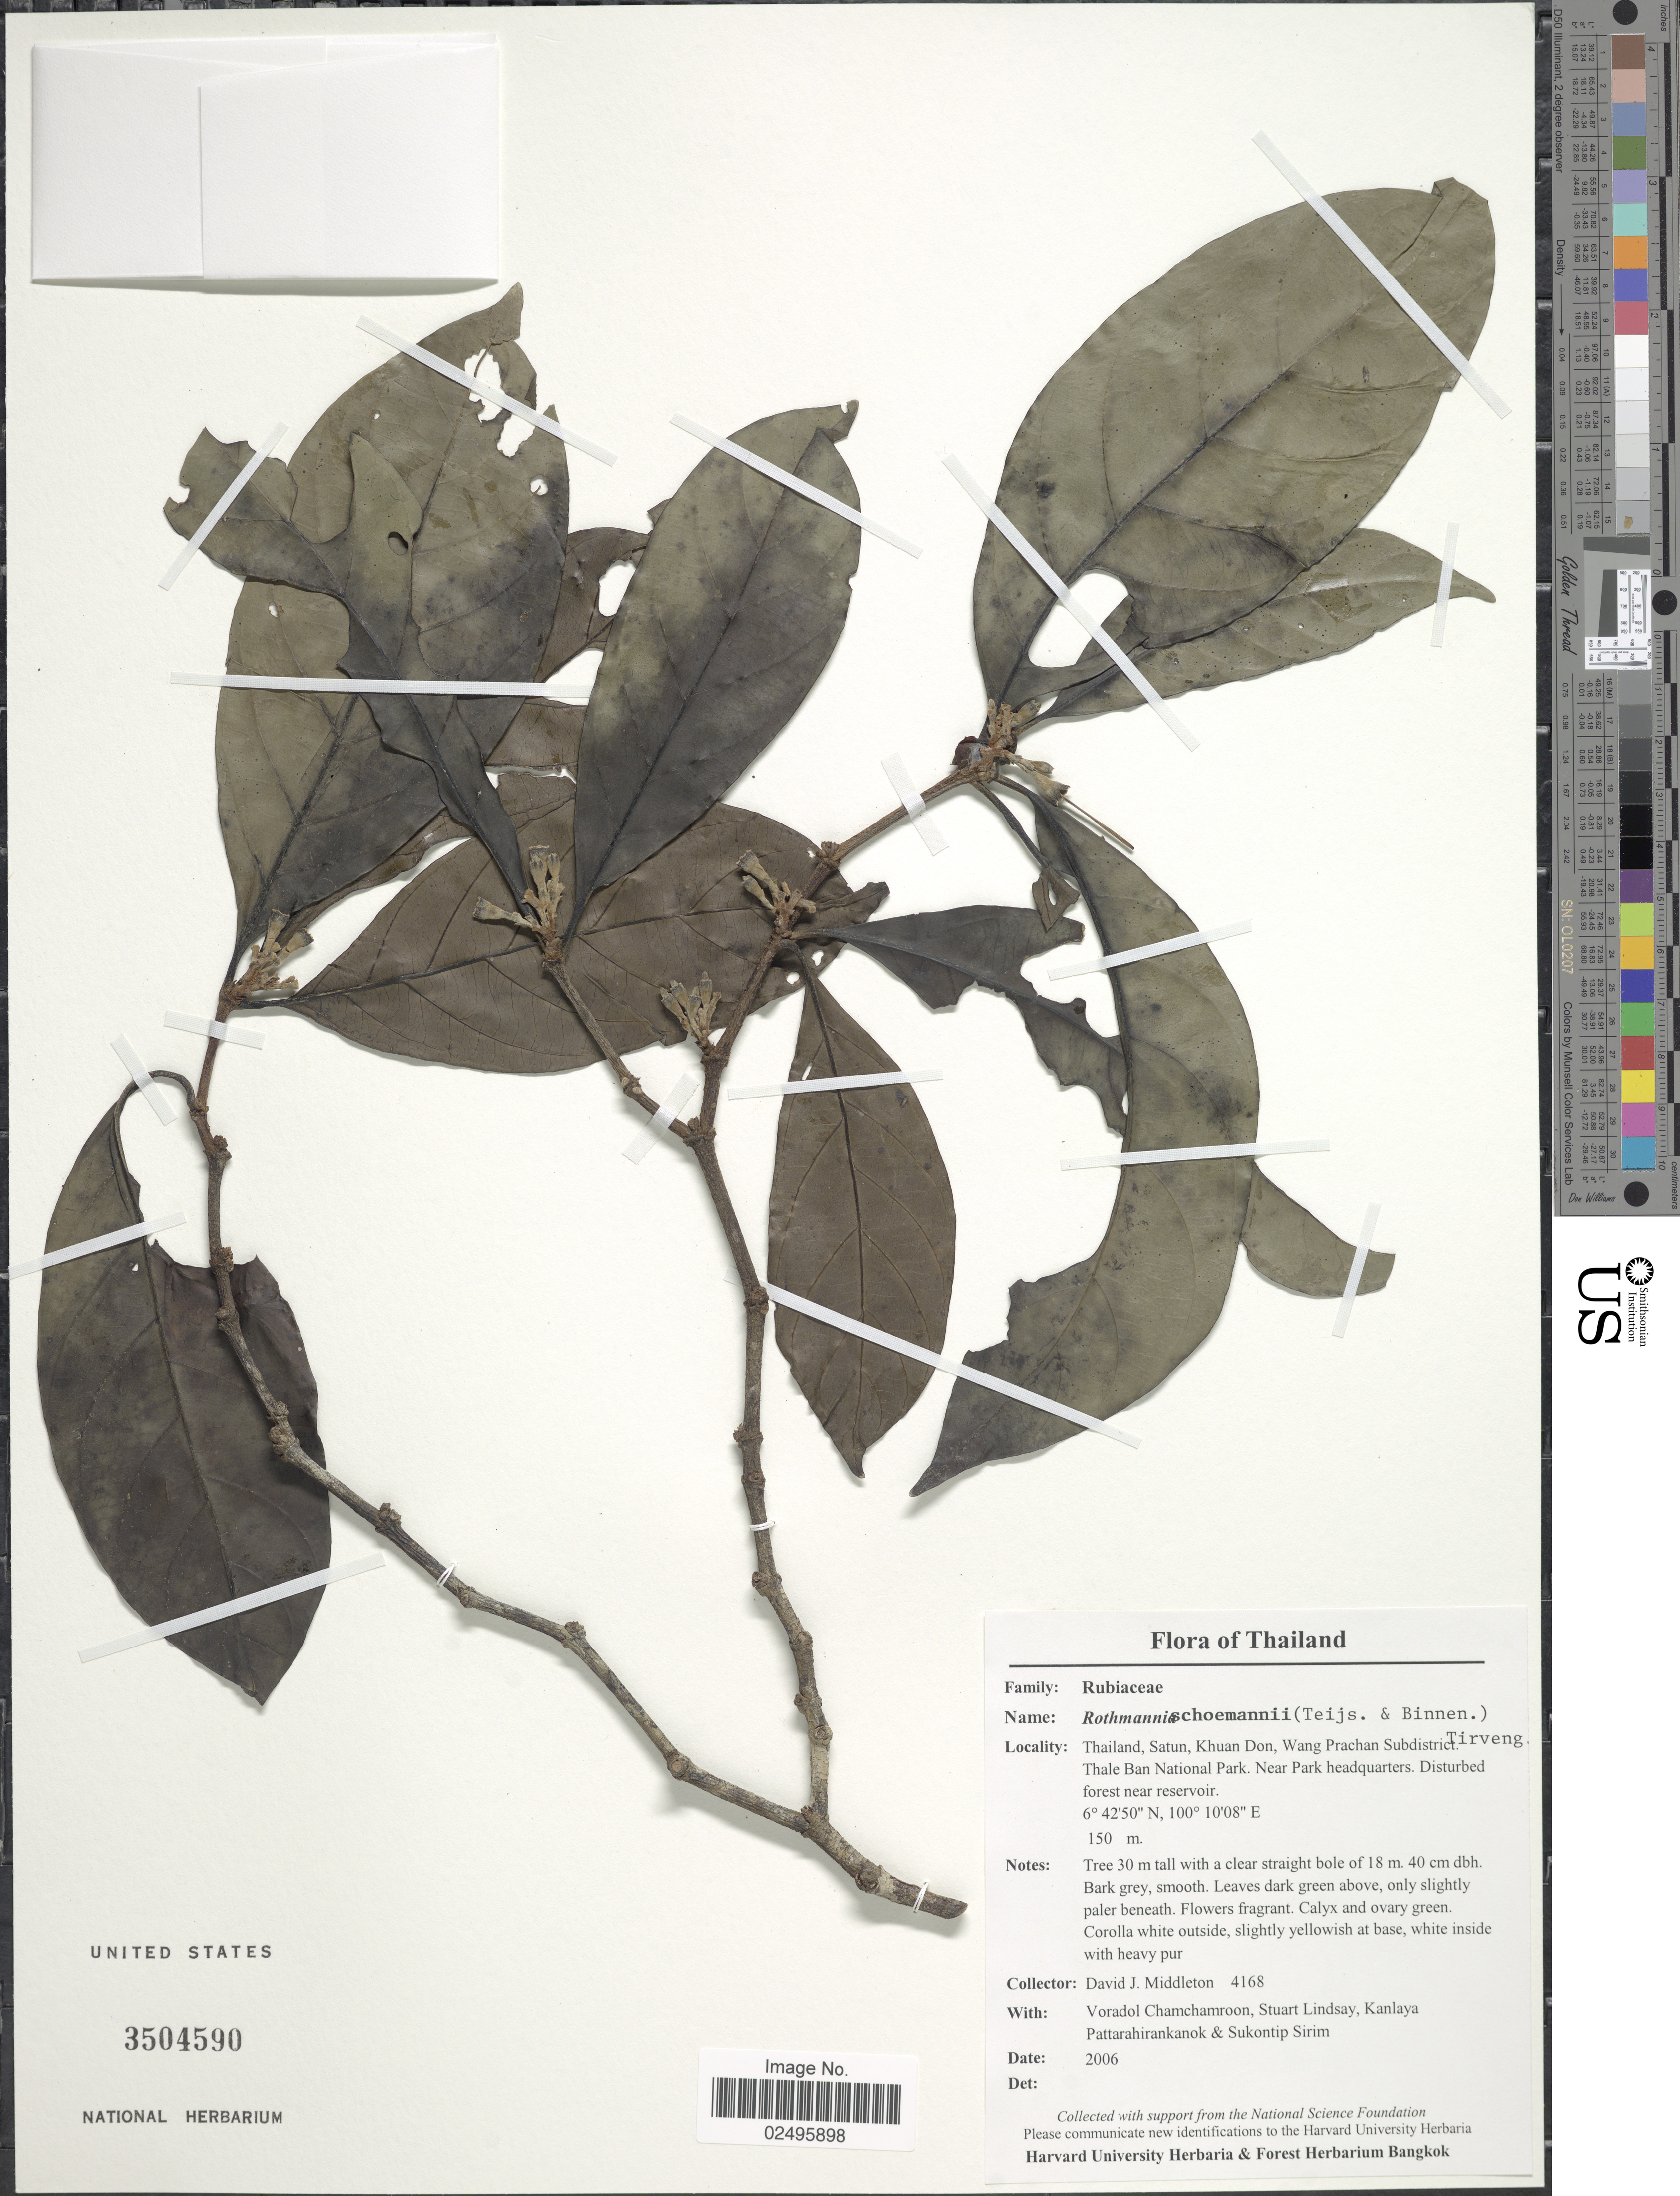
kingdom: Plantae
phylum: Tracheophyta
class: Magnoliopsida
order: Gentianales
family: Rubiaceae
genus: Rothmannia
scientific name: Rothmannia schoemanii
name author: (Teijsm. & Binn.) Tirveng.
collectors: D. J. Middleton, V. Chamchamroon, S. Lindsay, K. Pattarahirankanok & S. Sirim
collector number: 4168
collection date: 2006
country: Thailand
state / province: Satun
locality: Khuan Don, Wang Prachan Subdistrict Thale Ban National Park Near headquarters.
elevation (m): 150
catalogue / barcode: US 3504590